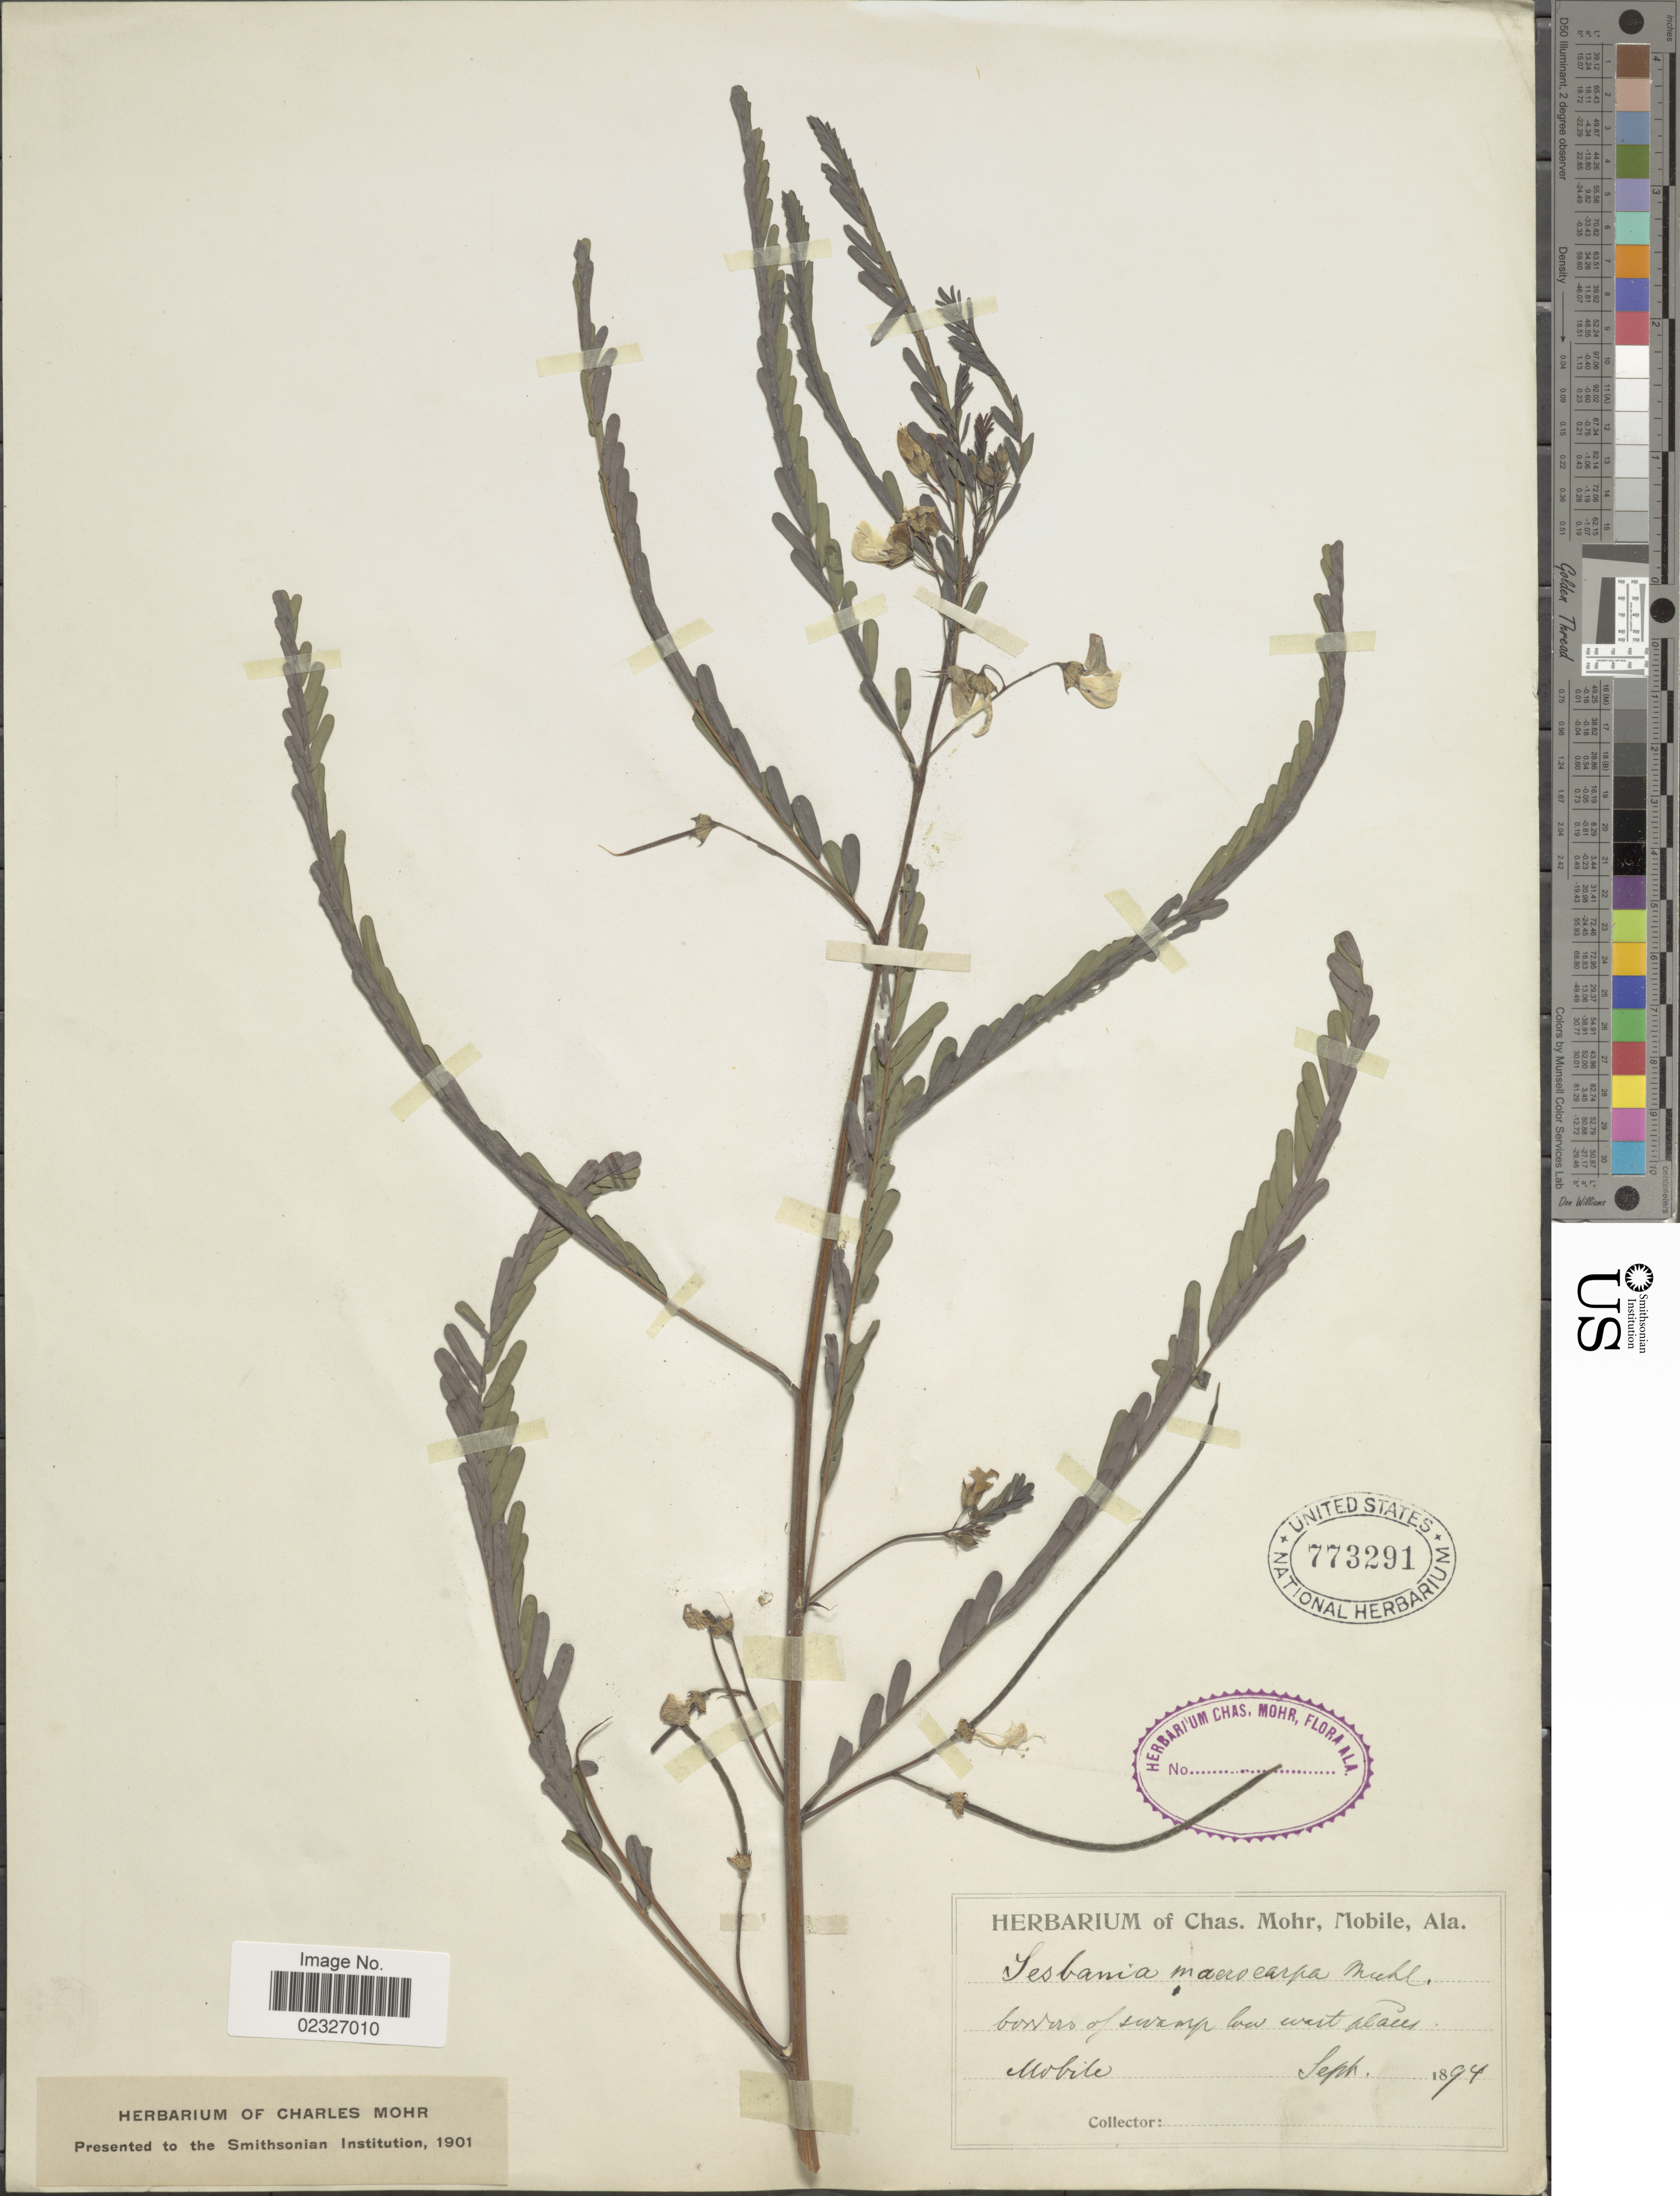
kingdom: Plantae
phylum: Tracheophyta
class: Magnoliopsida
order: Fabales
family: Fabaceae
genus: Sesbania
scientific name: Sesbania exaltata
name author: (Raf.) Cory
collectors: M. J. Jansen-Jacobs, C. Feuillet, P. H. Hiepko, L. E. Skog & B. ter Welle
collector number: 394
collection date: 1985-02-23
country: Guyana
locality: Kanuku Mts., Rupununi R., Puwib R., near "The farm" of the Captain of Sandcreek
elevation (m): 80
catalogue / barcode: US 3070333